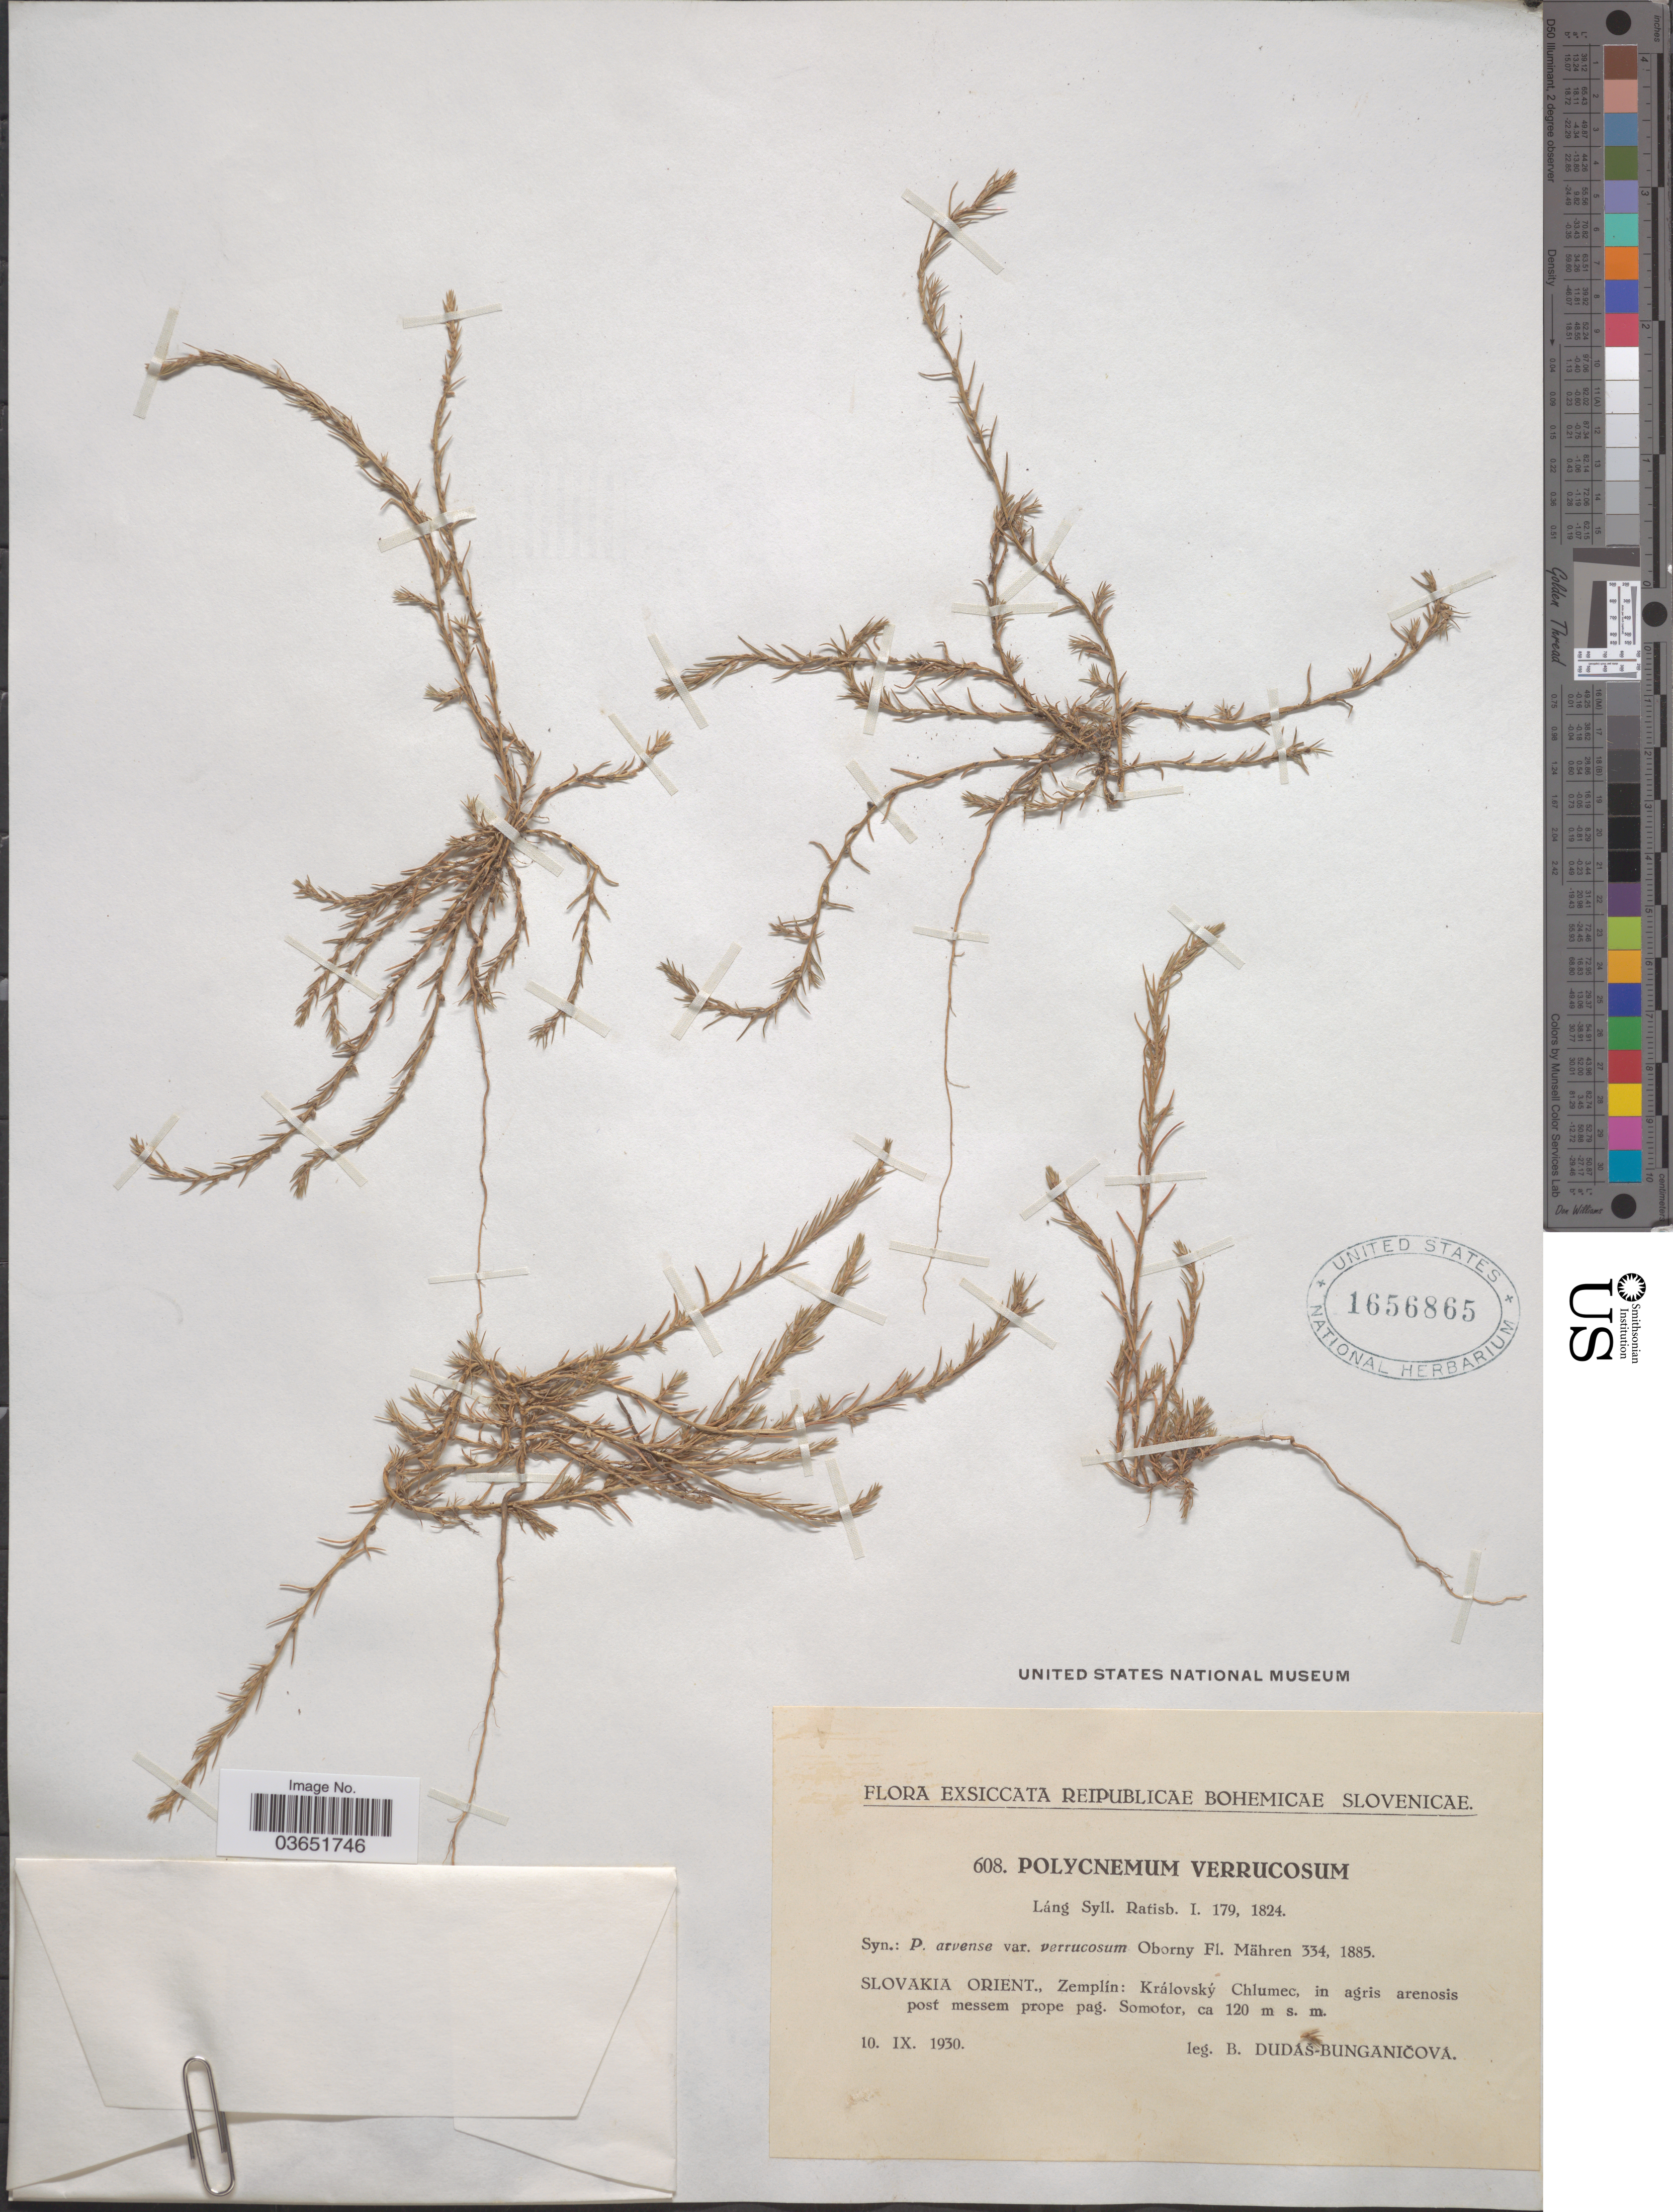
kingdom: Plantae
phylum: Tracheophyta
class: Magnoliopsida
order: Caryophyllales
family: Amaranthaceae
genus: Polycnemum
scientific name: Polycnemum verrucosum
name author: Láng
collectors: B. Dudas-Bunganicova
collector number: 608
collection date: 1930-09-10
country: Slovakia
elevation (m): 120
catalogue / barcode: US 1656865